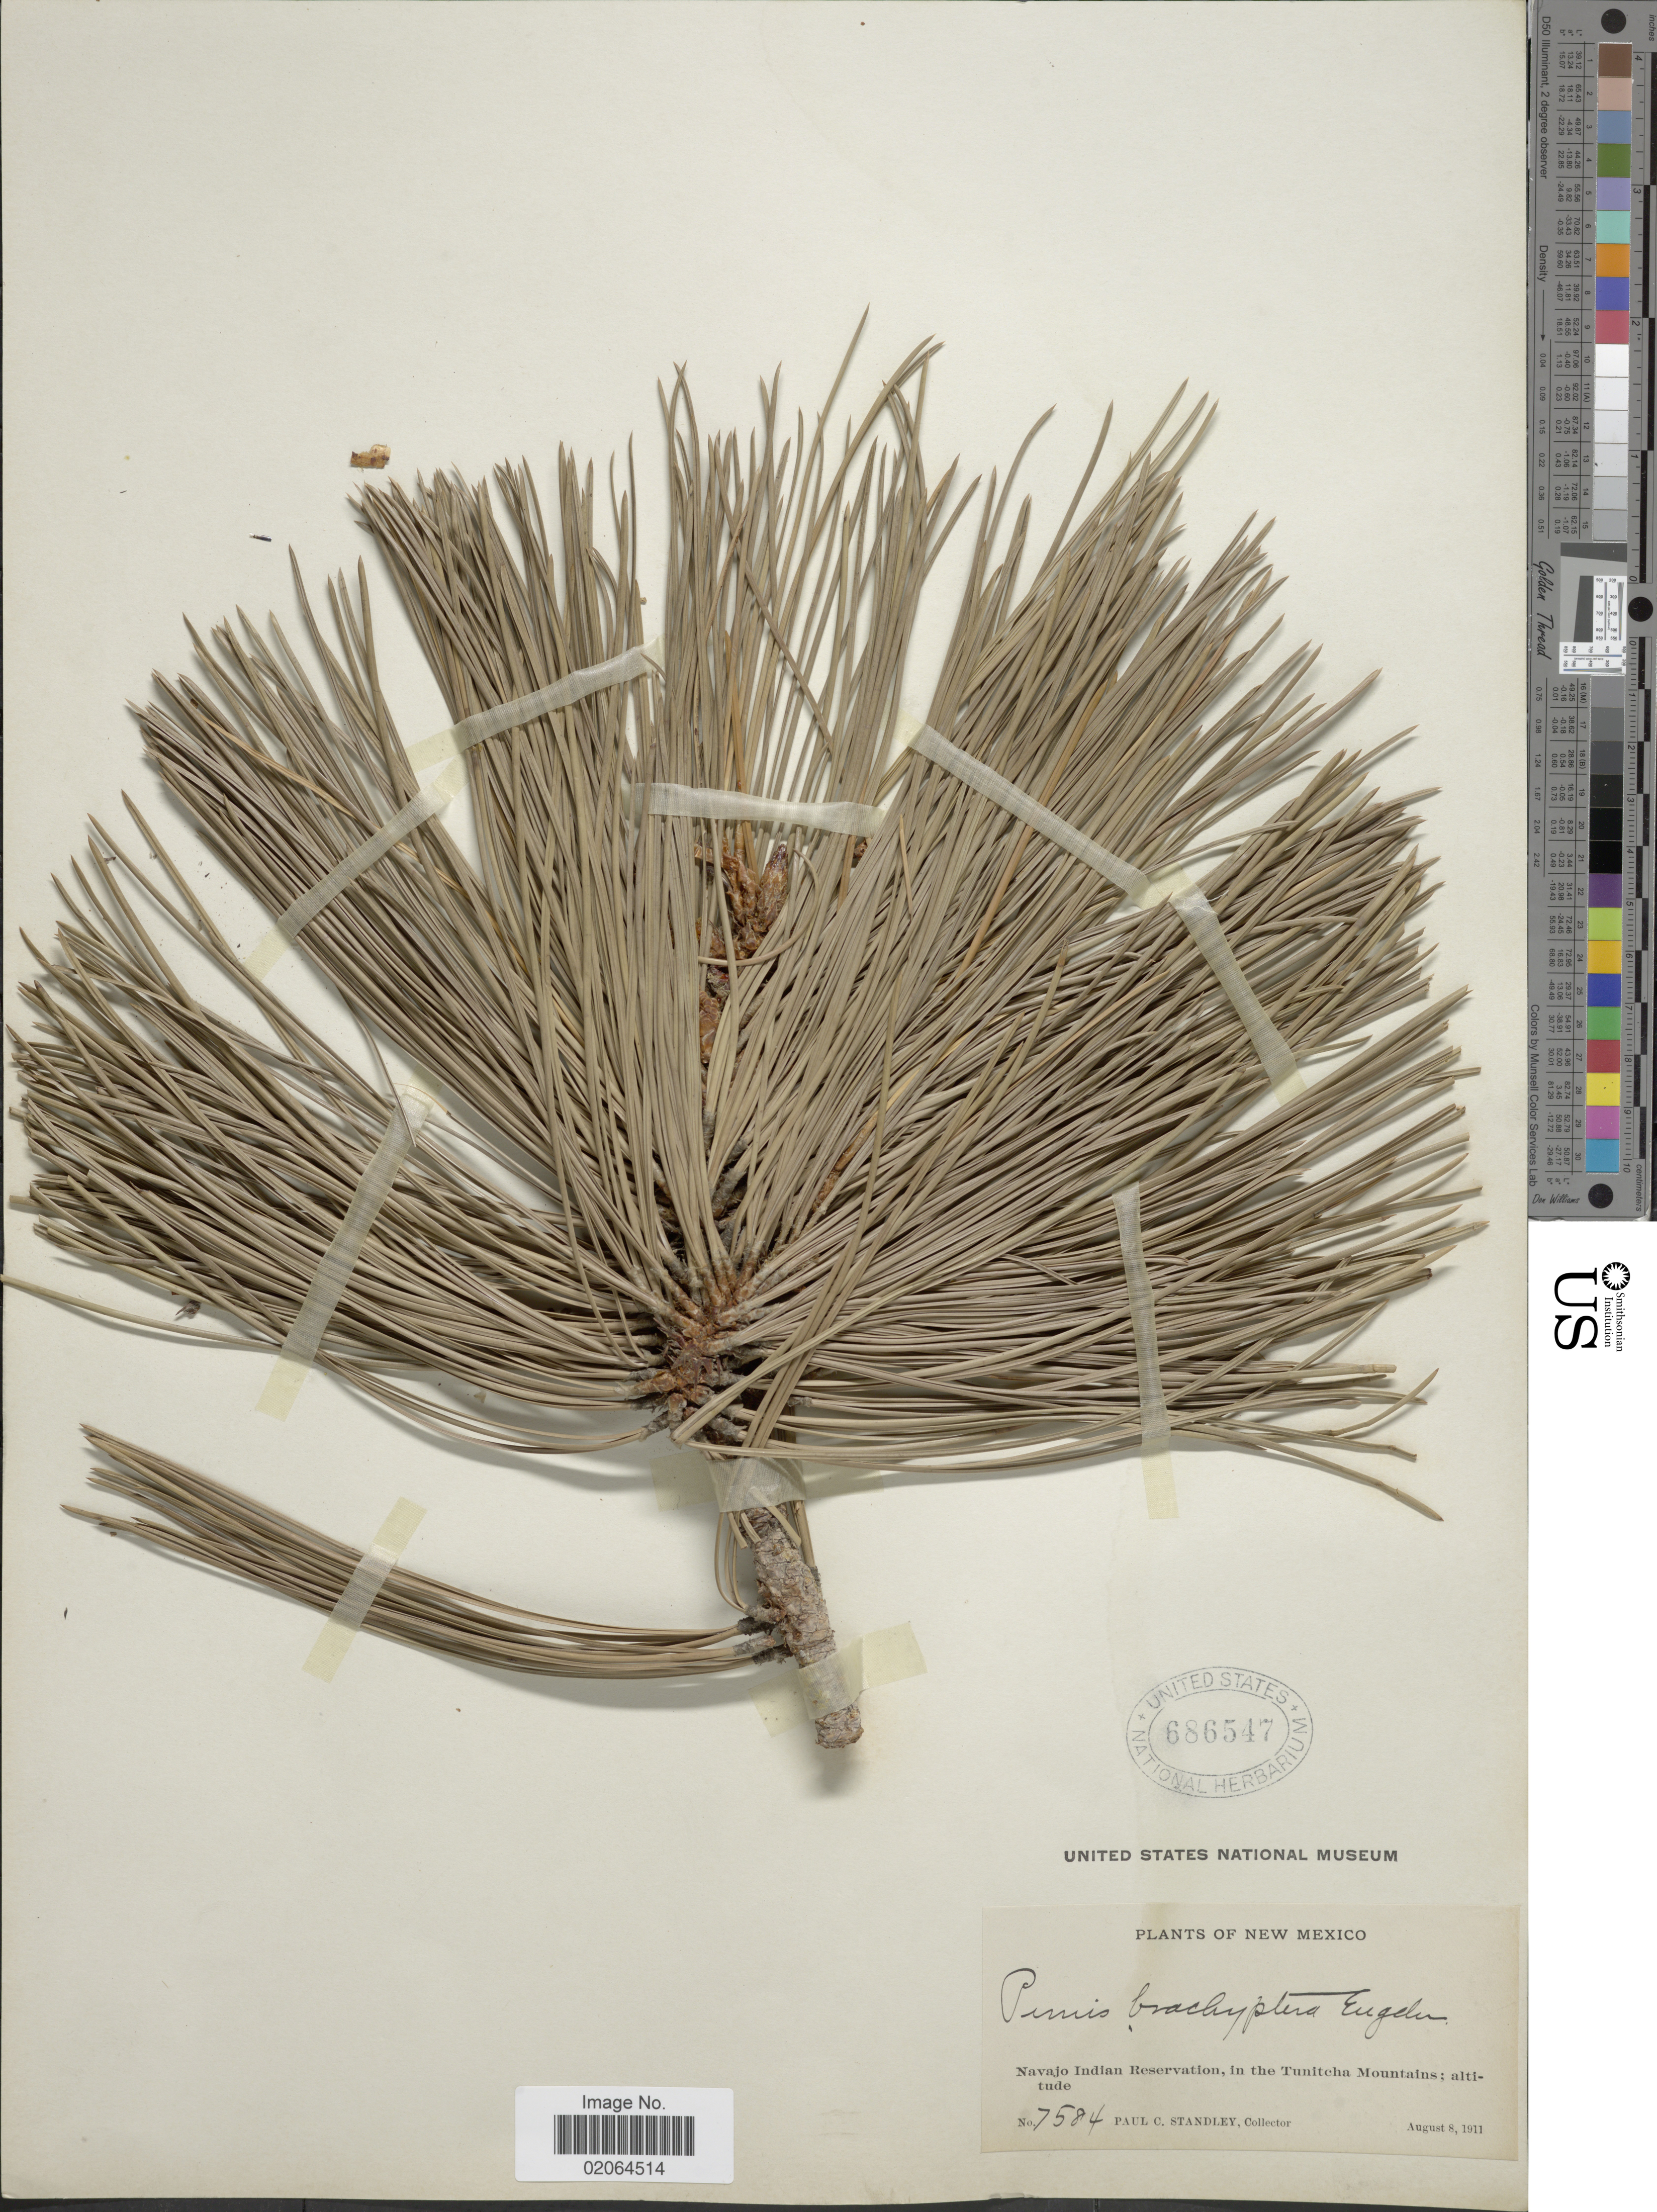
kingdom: Plantae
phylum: Tracheophyta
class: Pinopsida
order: Pinales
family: Pinaceae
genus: Pinus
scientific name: Pinus ponderosa var. scopulorum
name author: Engelm.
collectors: P. C. Standley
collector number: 7584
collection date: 1911-08-08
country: United States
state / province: New Mexico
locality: New Mexico, Navajo Indian Reservation, in the Tunitcha Mountains.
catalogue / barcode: US 686547